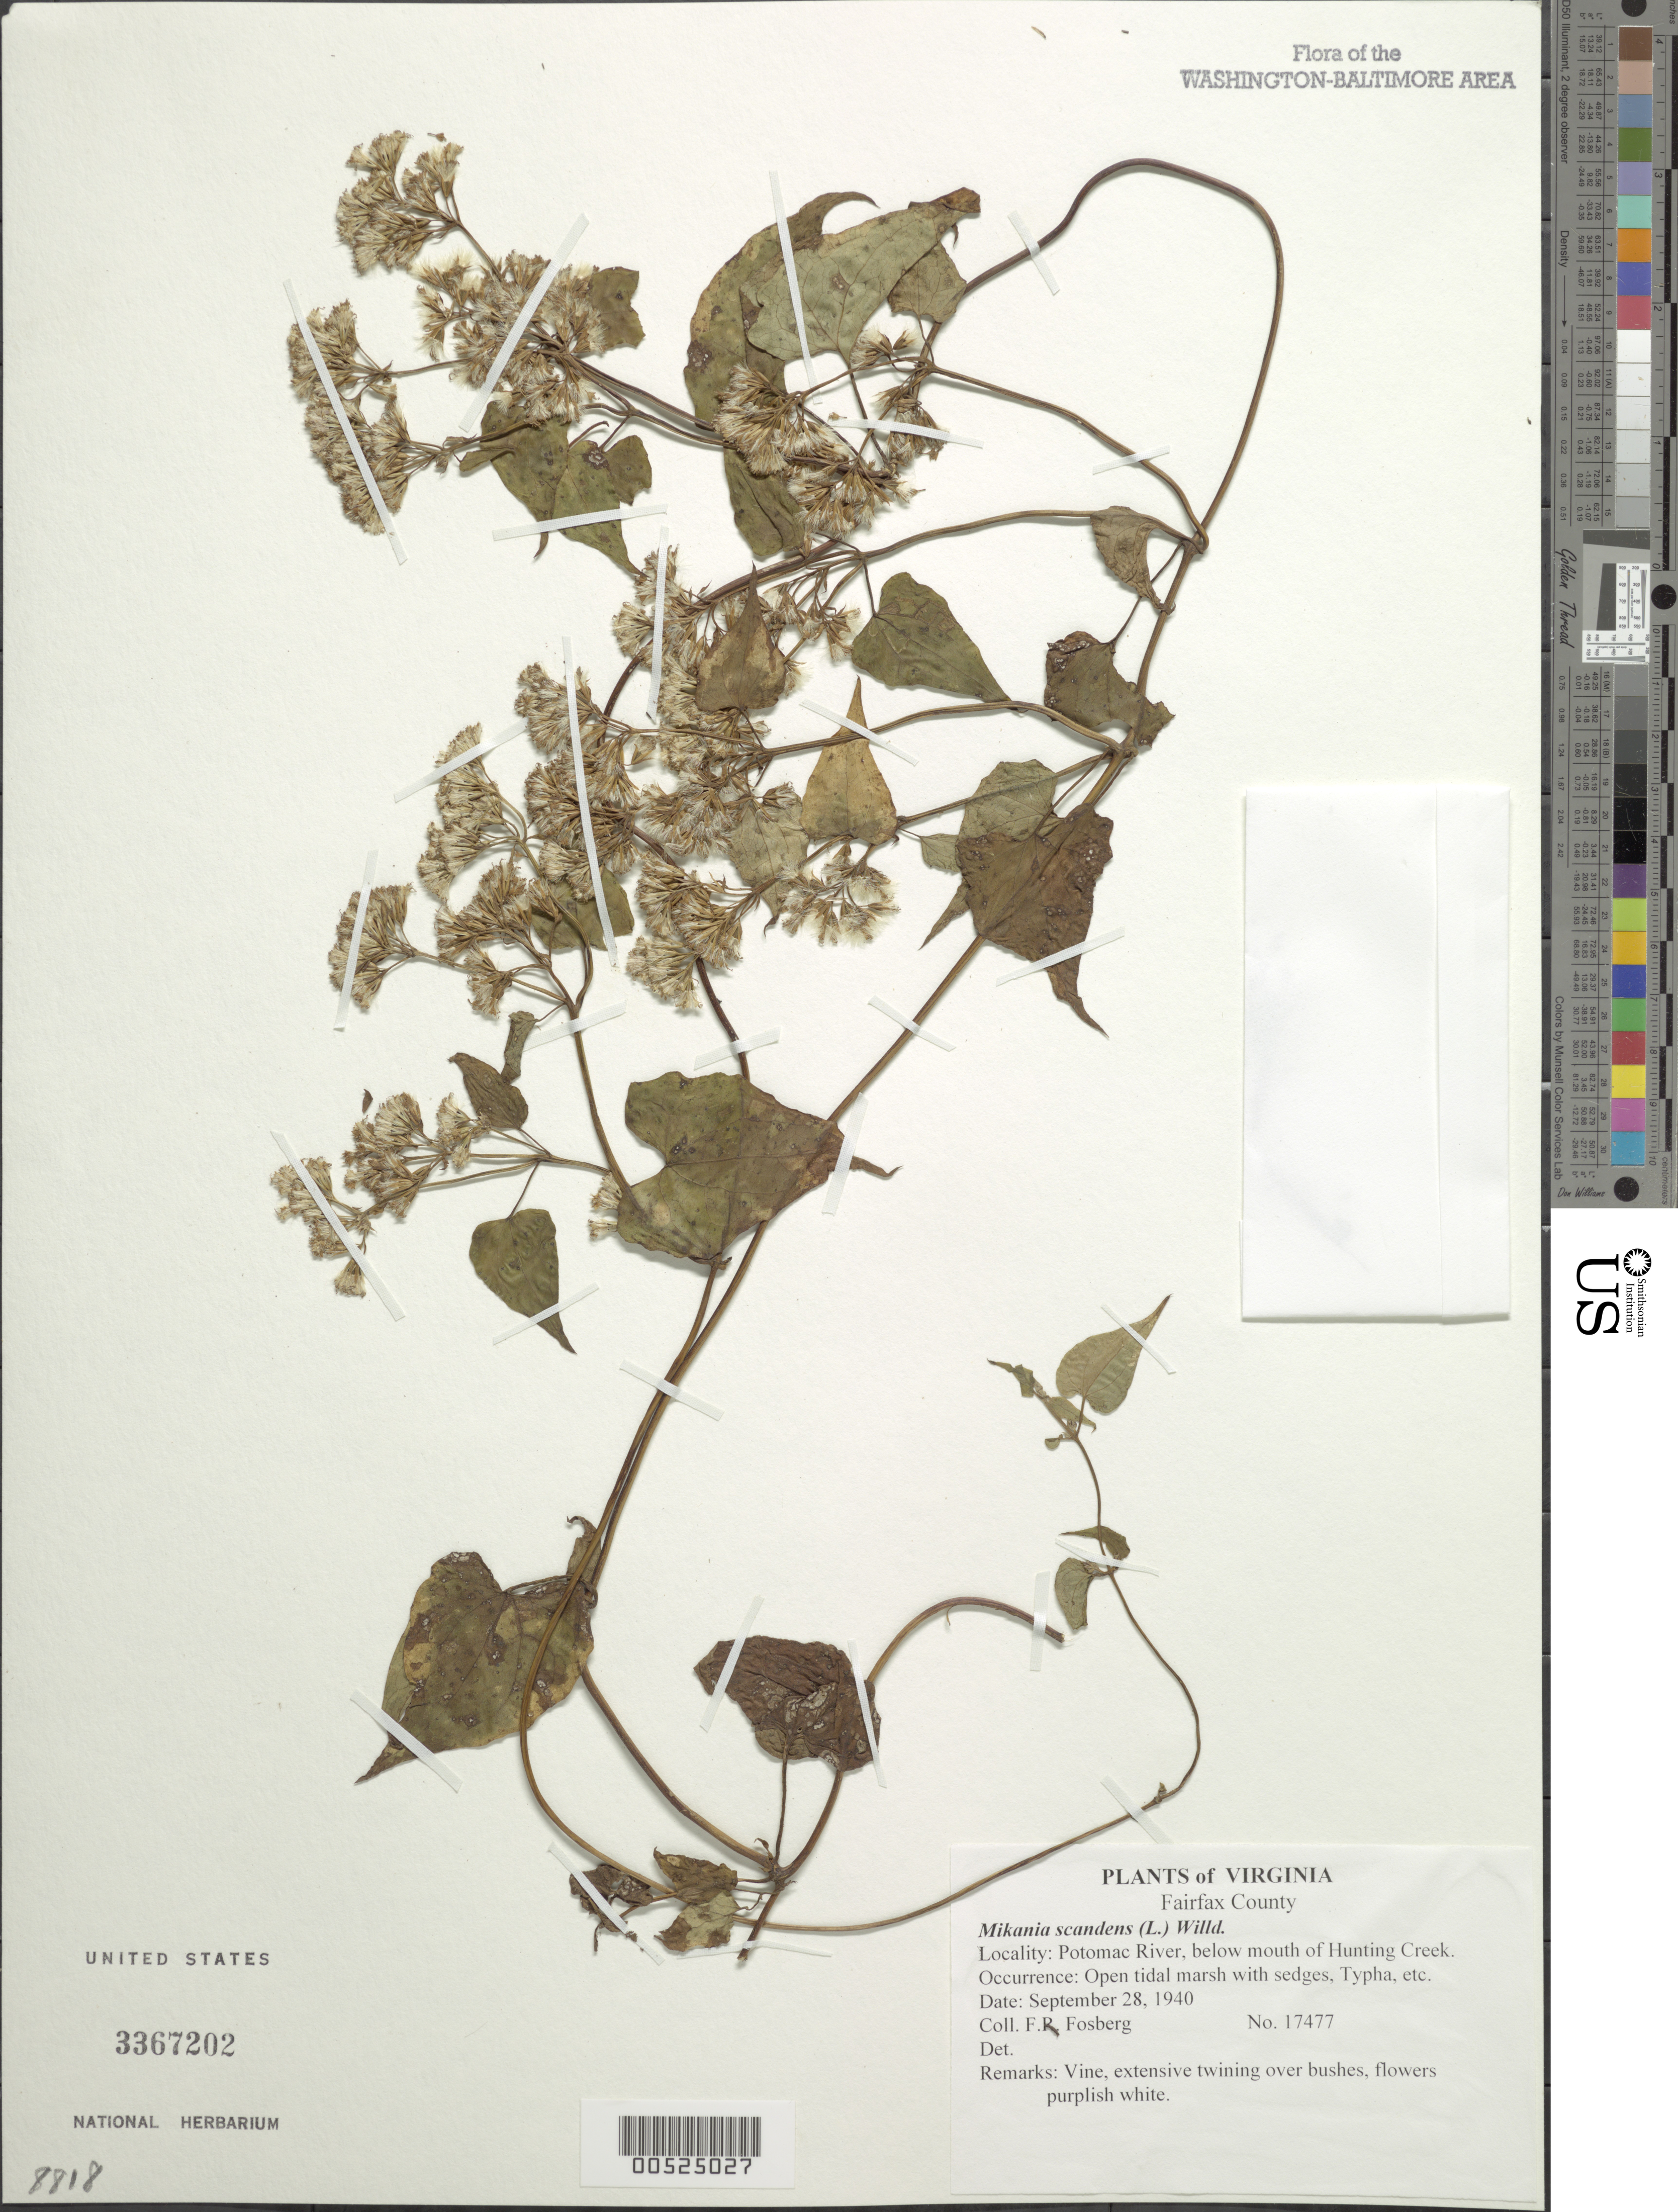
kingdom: Plantae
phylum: Tracheophyta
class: Magnoliopsida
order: Asterales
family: Asteraceae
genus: Mikania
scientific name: Mikania scandens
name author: (L.) Willd.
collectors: F. R. Fosberg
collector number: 17477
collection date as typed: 28 Sep 1939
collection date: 1939-09-28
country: United States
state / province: Virginia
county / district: Fairfax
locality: Potomac River, below mouth of Hunting Creek.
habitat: Open tidal marsh with sedges, Typha, etc.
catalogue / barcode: US 3367202